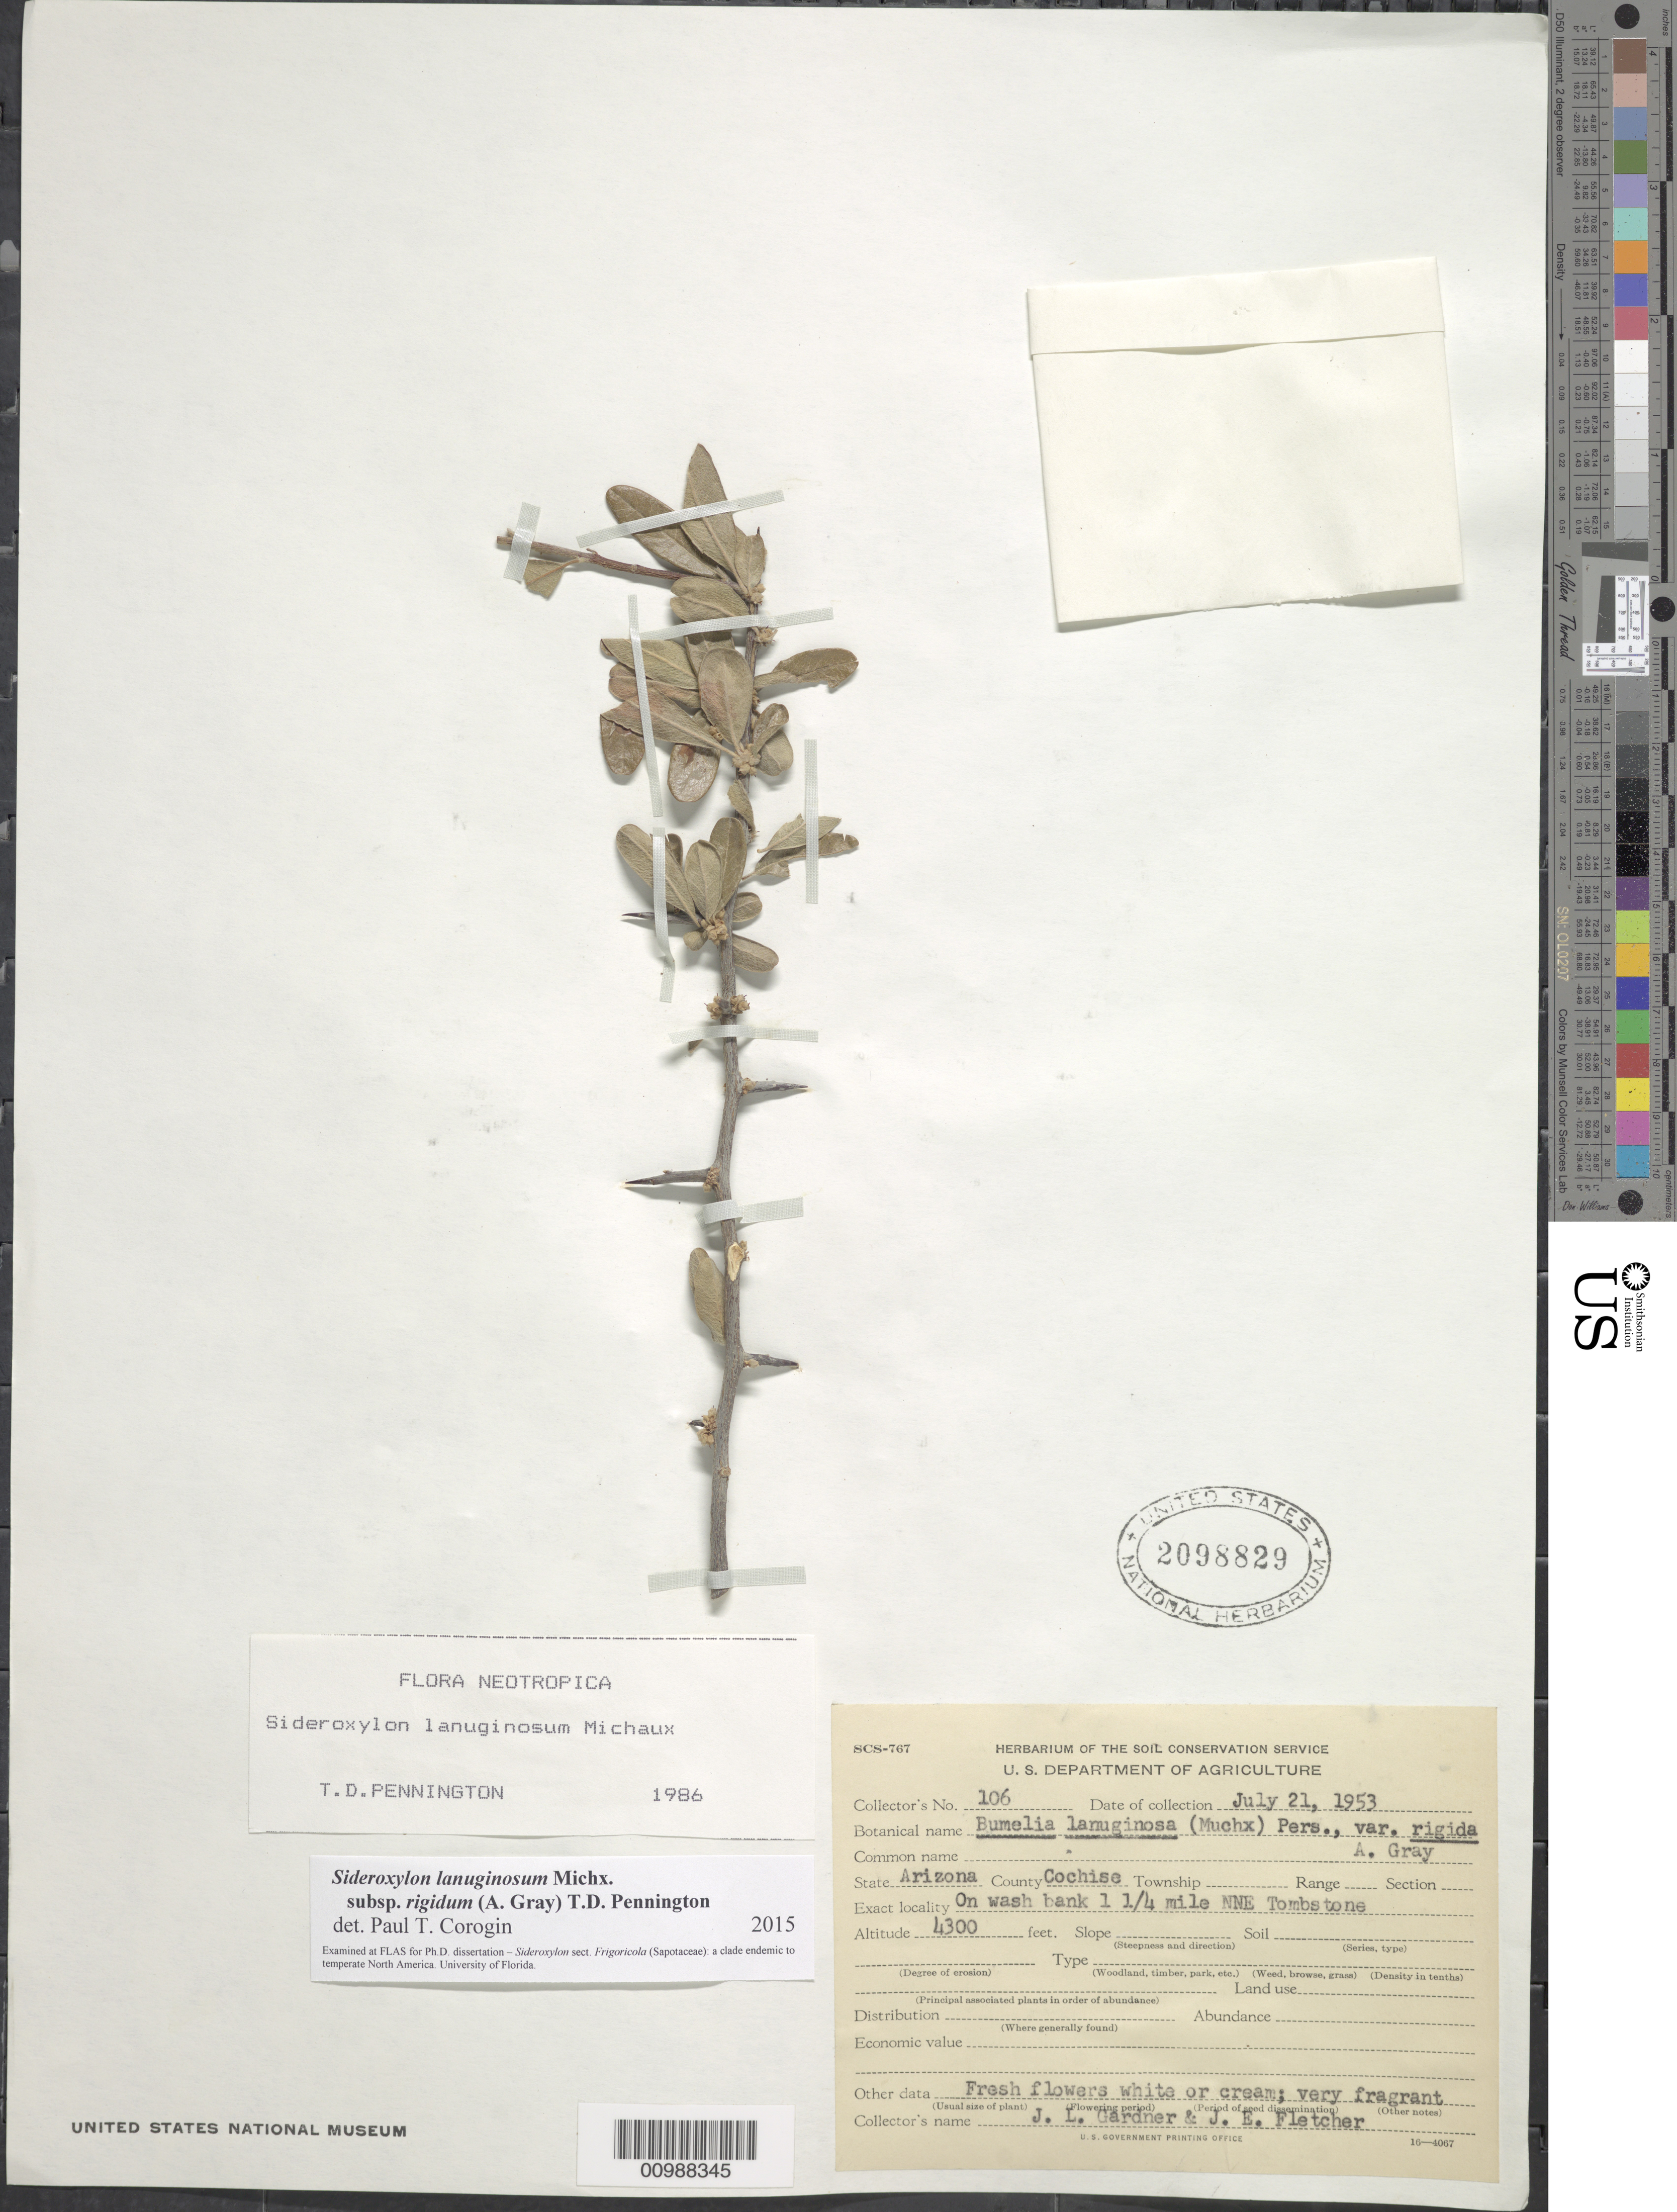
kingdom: Plantae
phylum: Tracheophyta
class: Magnoliopsida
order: Ericales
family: Sapotaceae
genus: Bumelia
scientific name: Bumelia lanuginosa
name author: (Michx.) Pers.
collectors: J. L. Gardner & J. Fletcher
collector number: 106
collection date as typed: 21 Jul 1953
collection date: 1953-07-21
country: United States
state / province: Arizona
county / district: Cochise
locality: On wash bank 1 1/4 miles northeast of Tombstone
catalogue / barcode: US 2098829